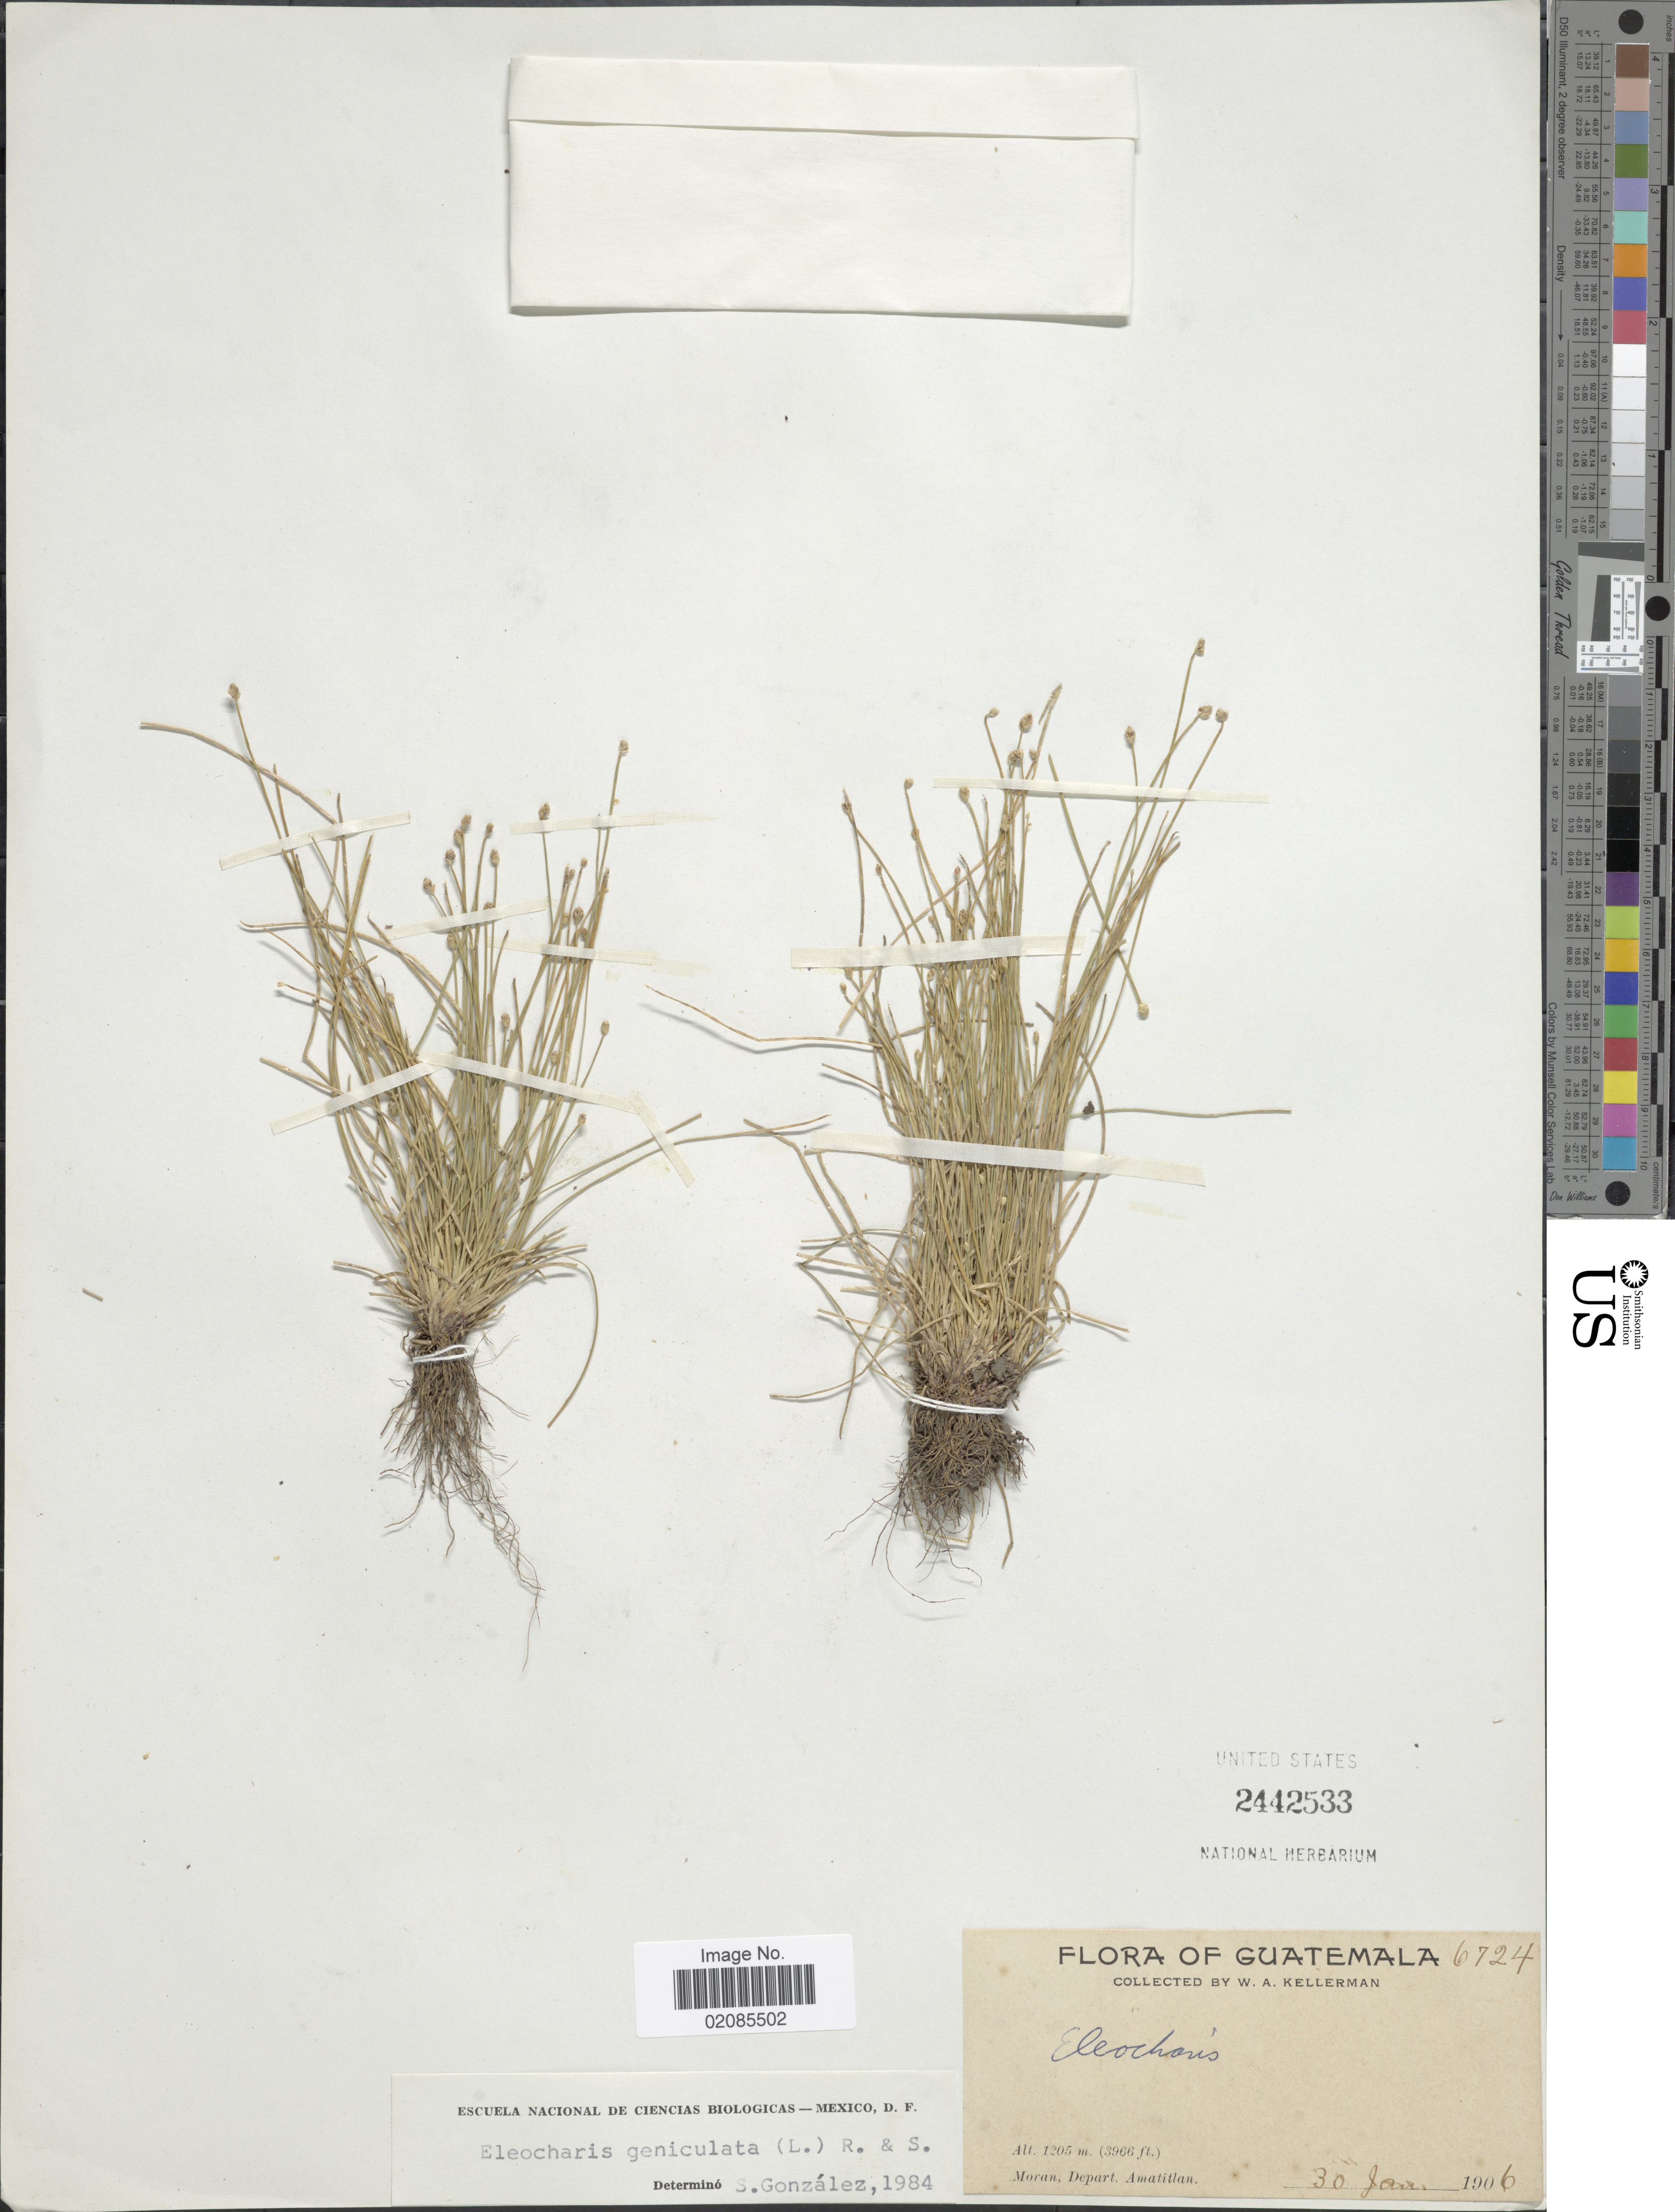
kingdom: Plantae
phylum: Tracheophyta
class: Liliopsida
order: Poales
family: Cyperaceae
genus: Eleocharis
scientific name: Eleocharis geniculata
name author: (L.) Roem. & Schult.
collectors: W. Kellerman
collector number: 6724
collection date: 1906-01-30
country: Guatemala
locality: Moran, Depart. Amatitlan.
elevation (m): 1205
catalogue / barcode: US 2442533